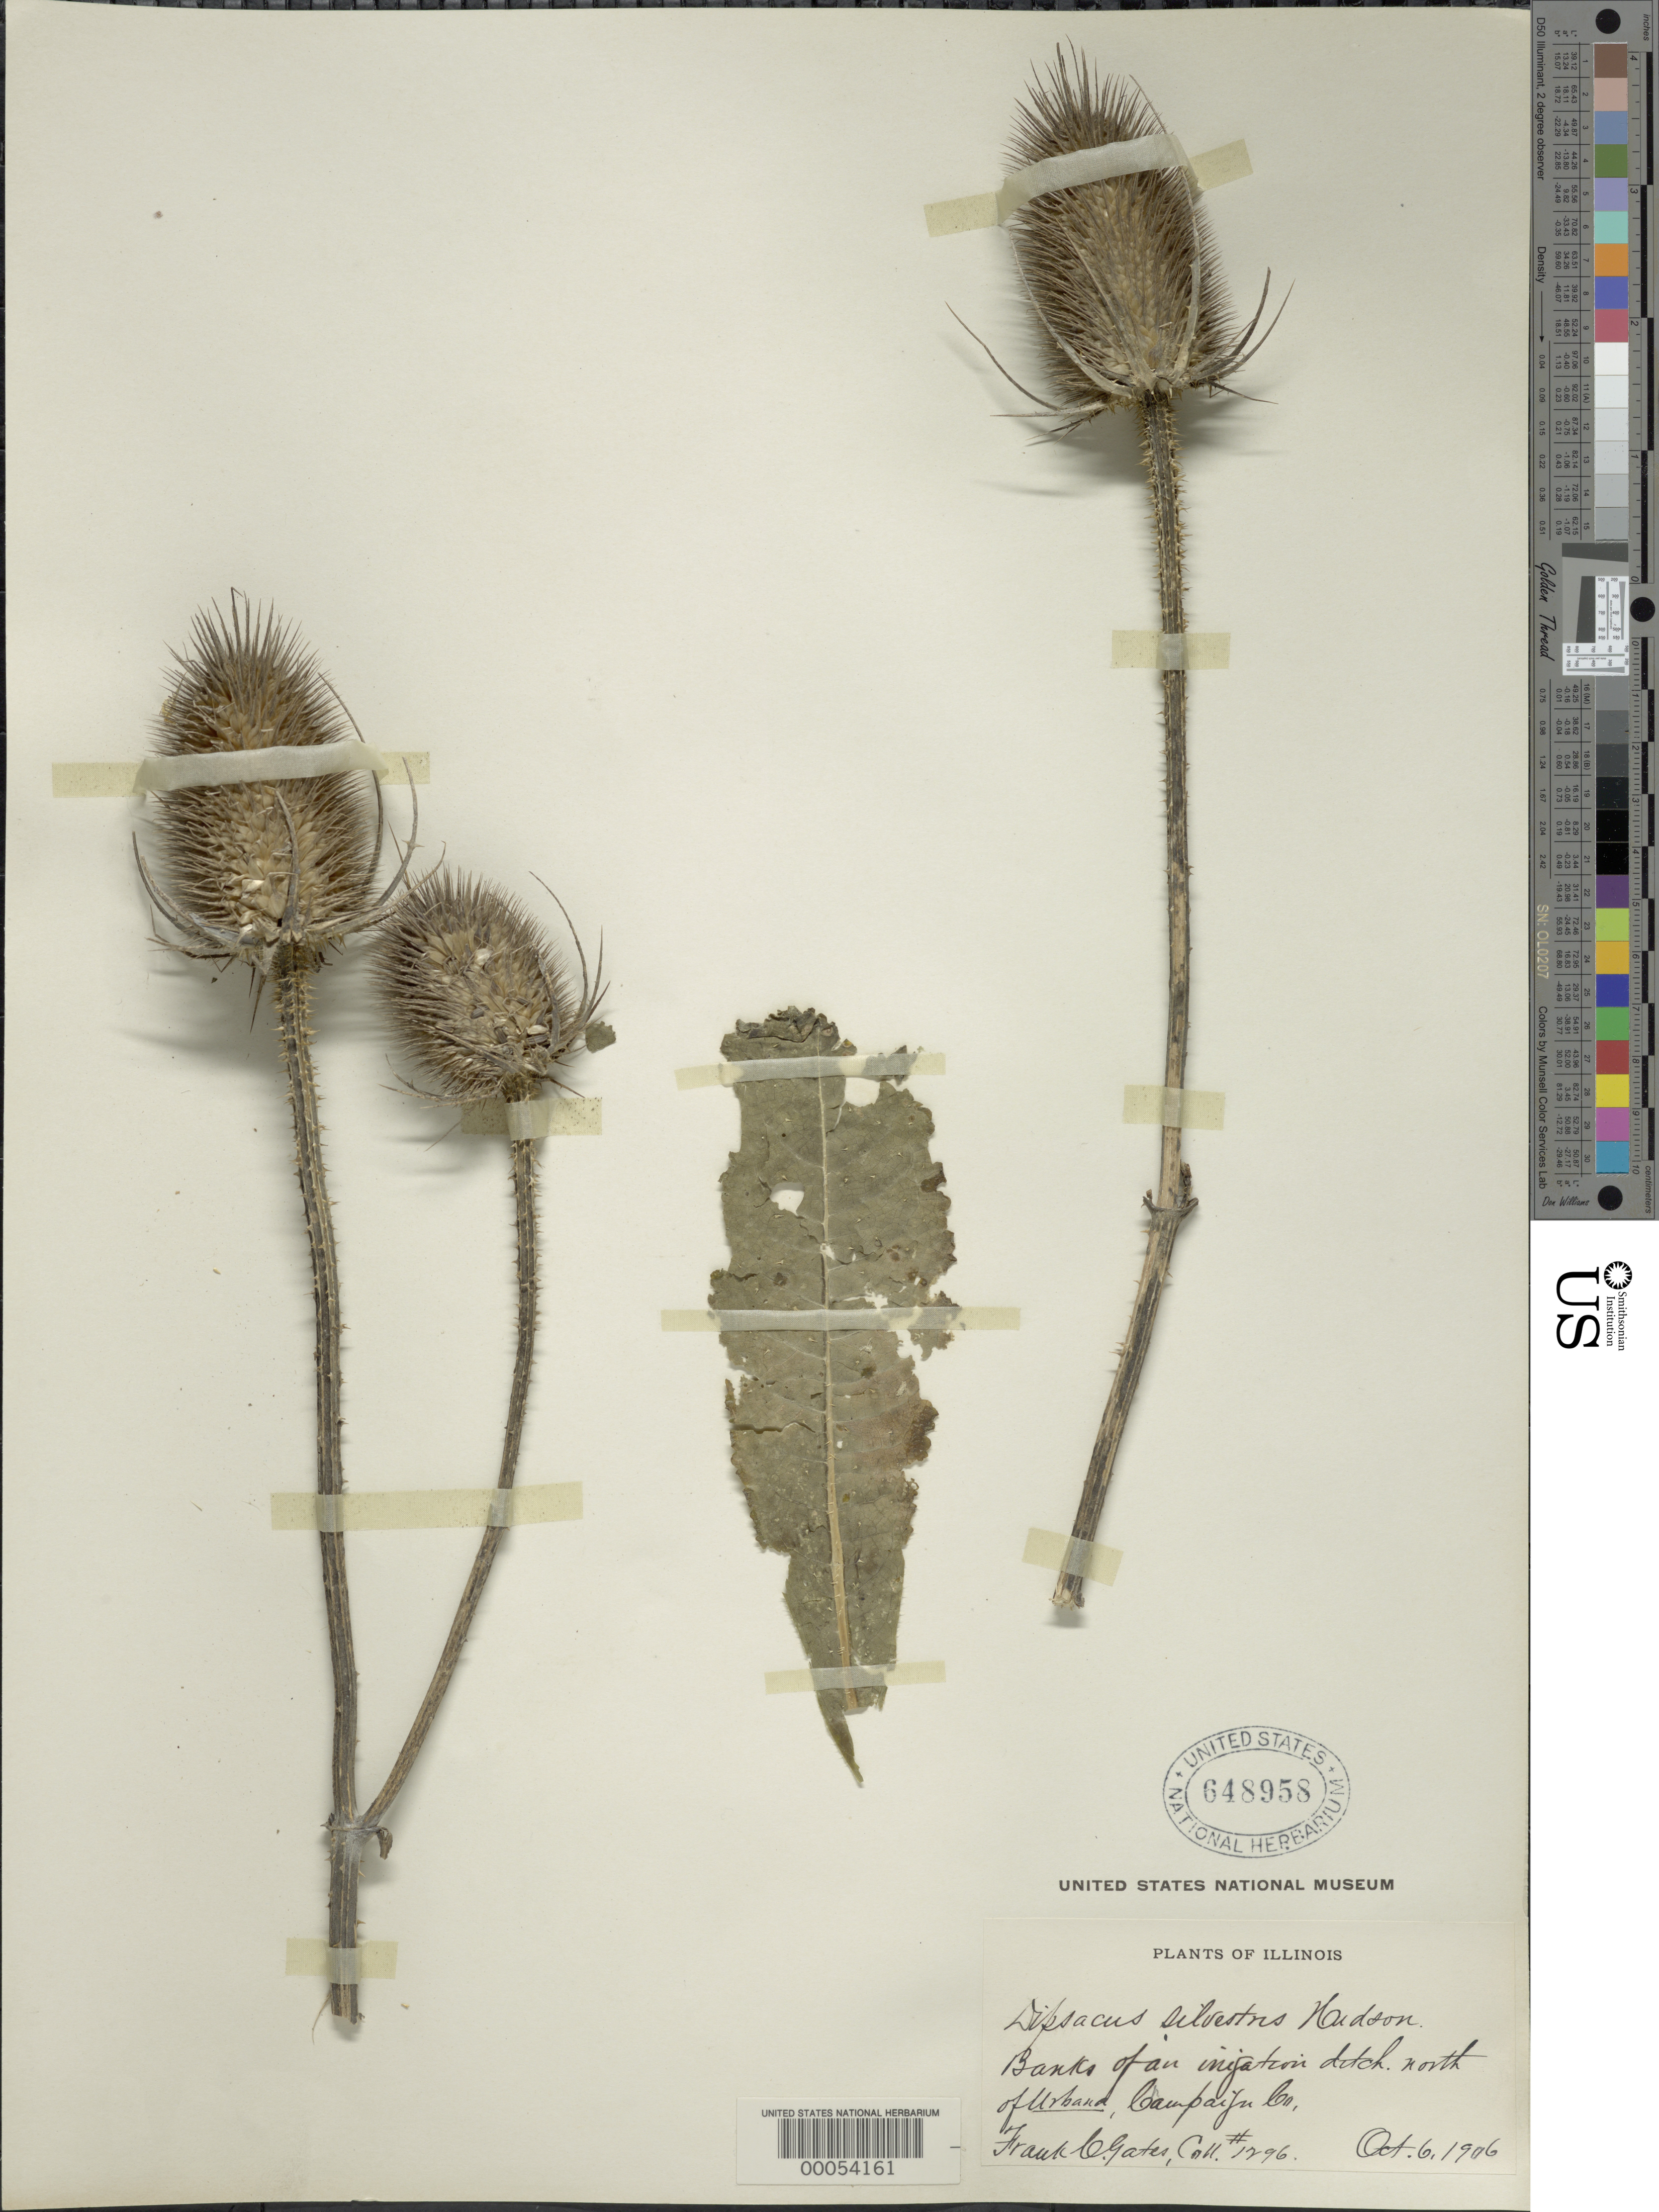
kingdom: Plantae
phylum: Tracheophyta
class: Magnoliopsida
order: Dipsacales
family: Caprifoliaceae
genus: Dipsacus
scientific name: Dipsacus sylvestris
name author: Huds.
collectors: F. C. Gates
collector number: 1296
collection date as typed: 06 Oct 1906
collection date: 1906-10-06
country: United States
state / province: Illinois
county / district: Champaign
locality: N of Urbana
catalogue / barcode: US 648958